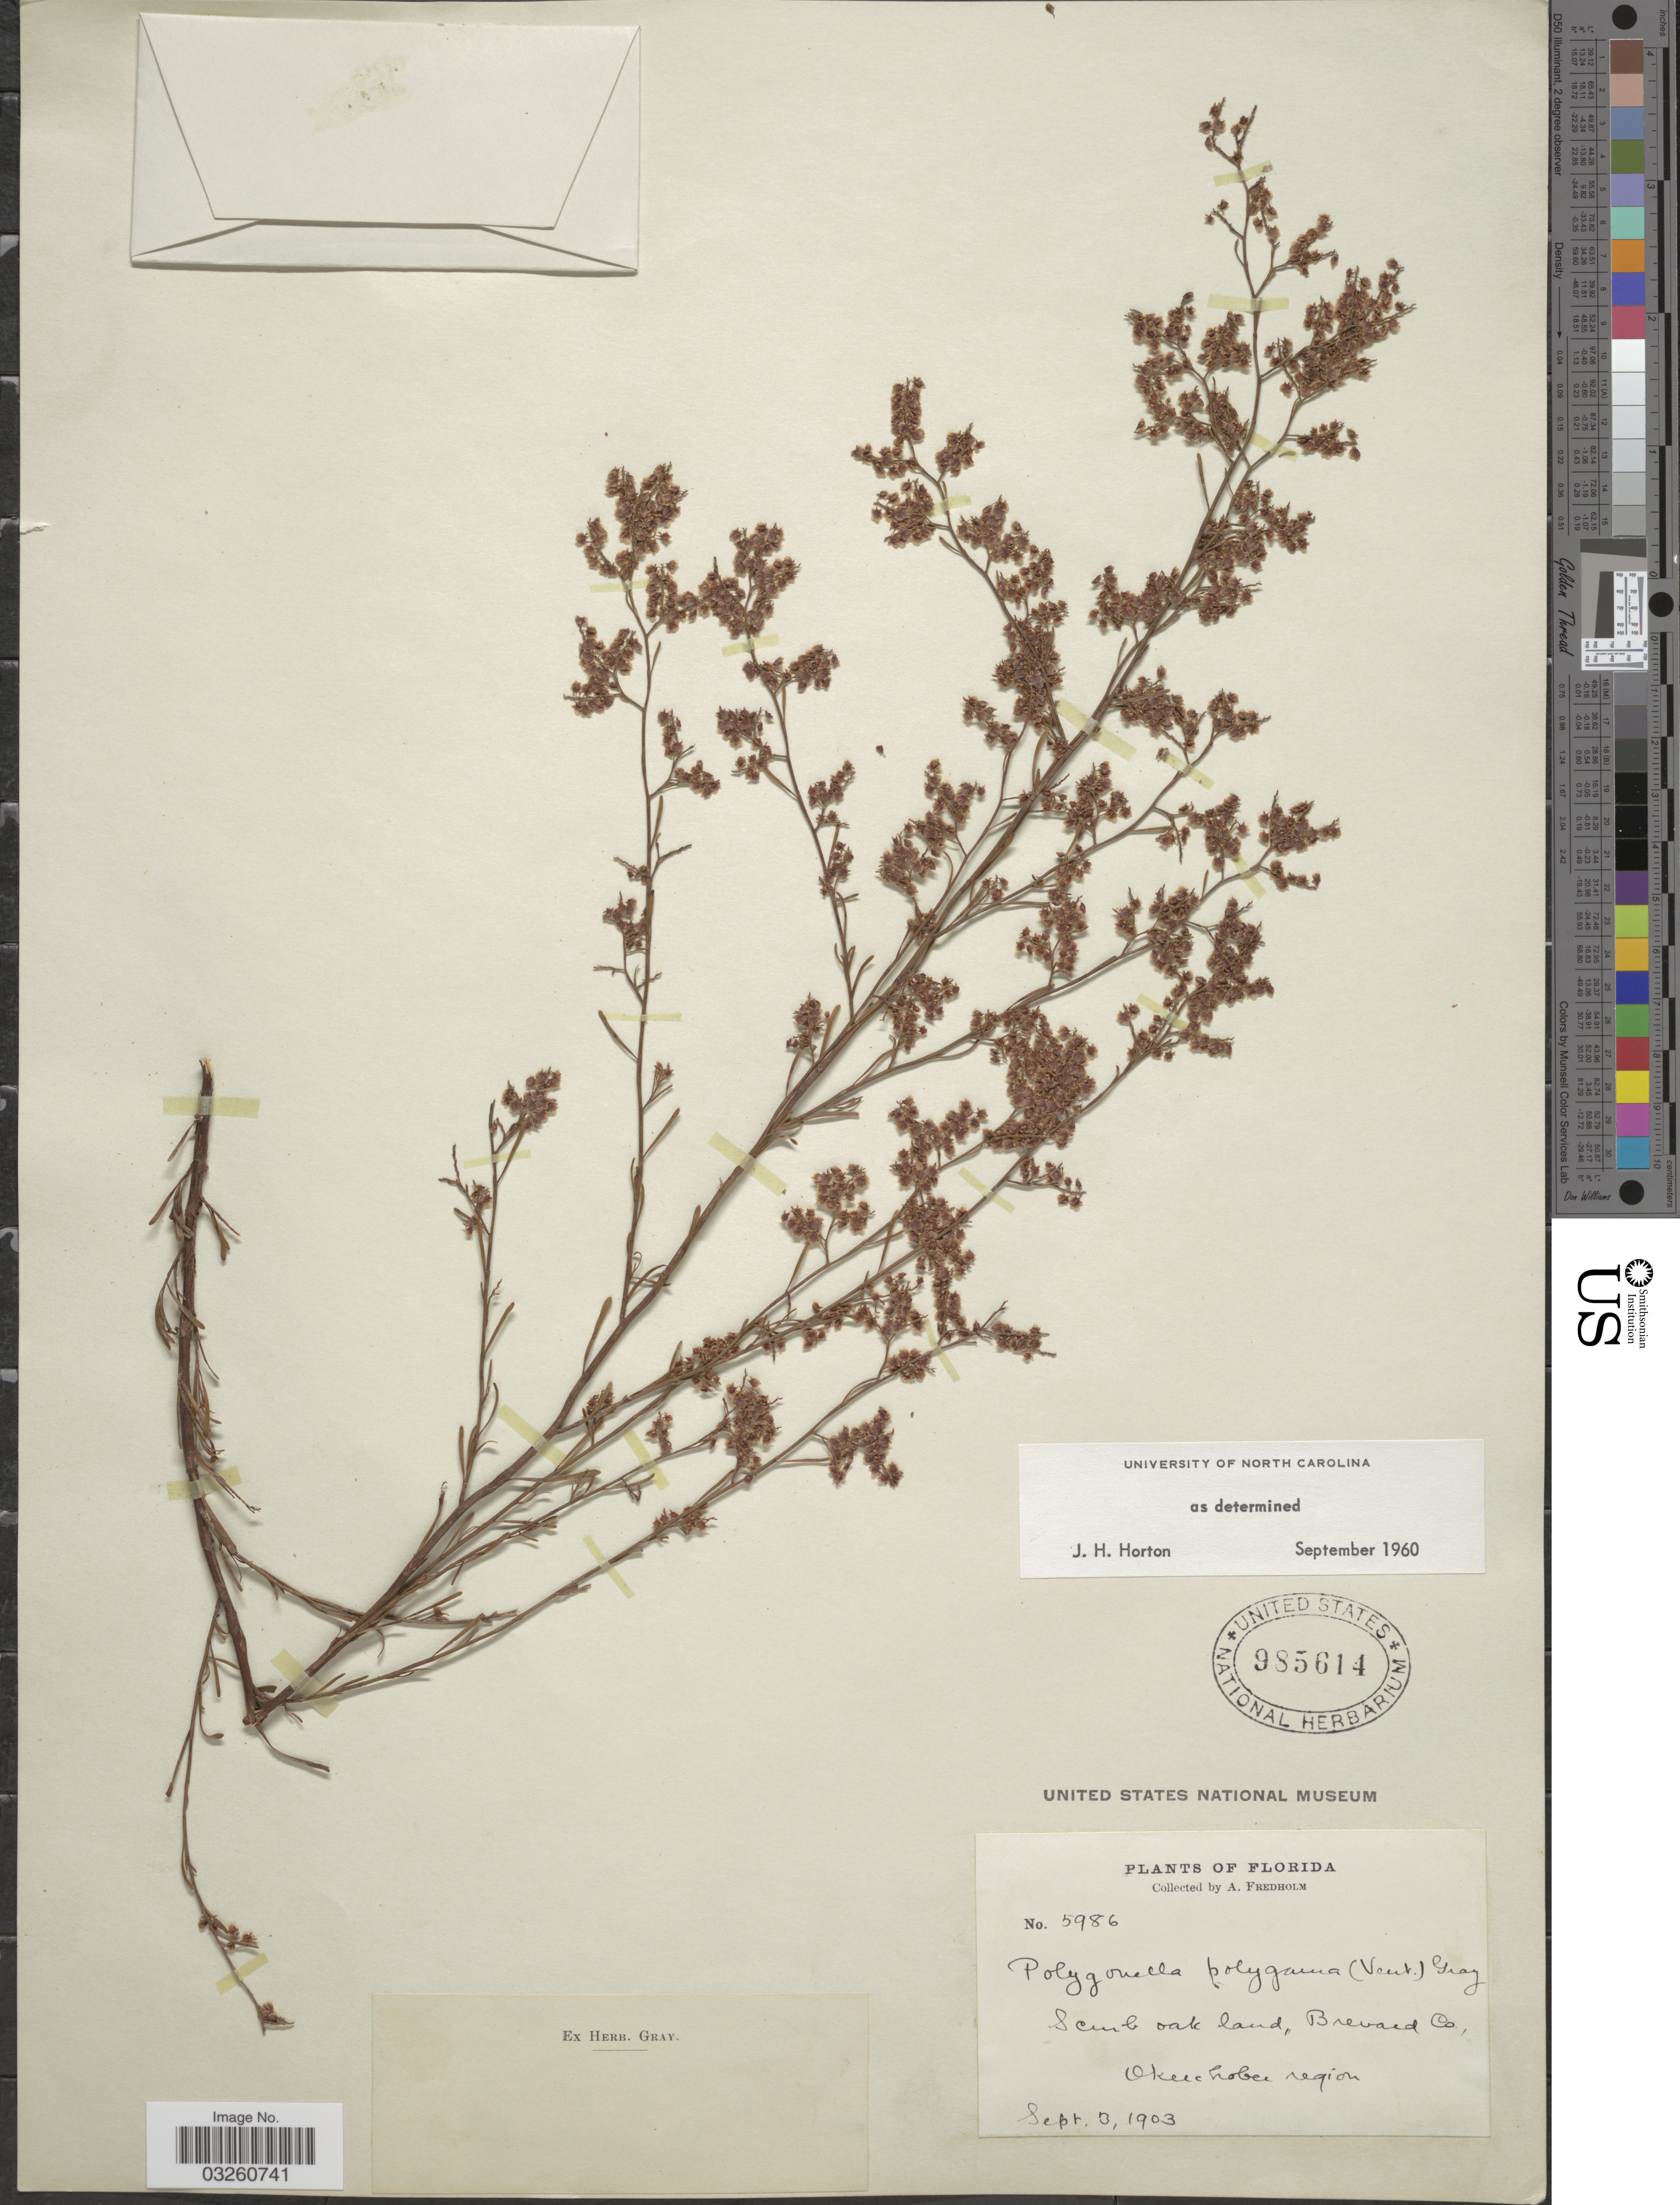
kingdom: Plantae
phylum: Tracheophyta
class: Magnoliopsida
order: Caryophyllales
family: Polygonaceae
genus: Polygonella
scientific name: Polygonella polygama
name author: (Vent.) Engelm. & A. Gray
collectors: A. Fredholm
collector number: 5986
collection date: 1903-09-03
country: United States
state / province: Florida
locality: Scrub oak land, Brevard Co., Okeechobee region.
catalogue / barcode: US 985614